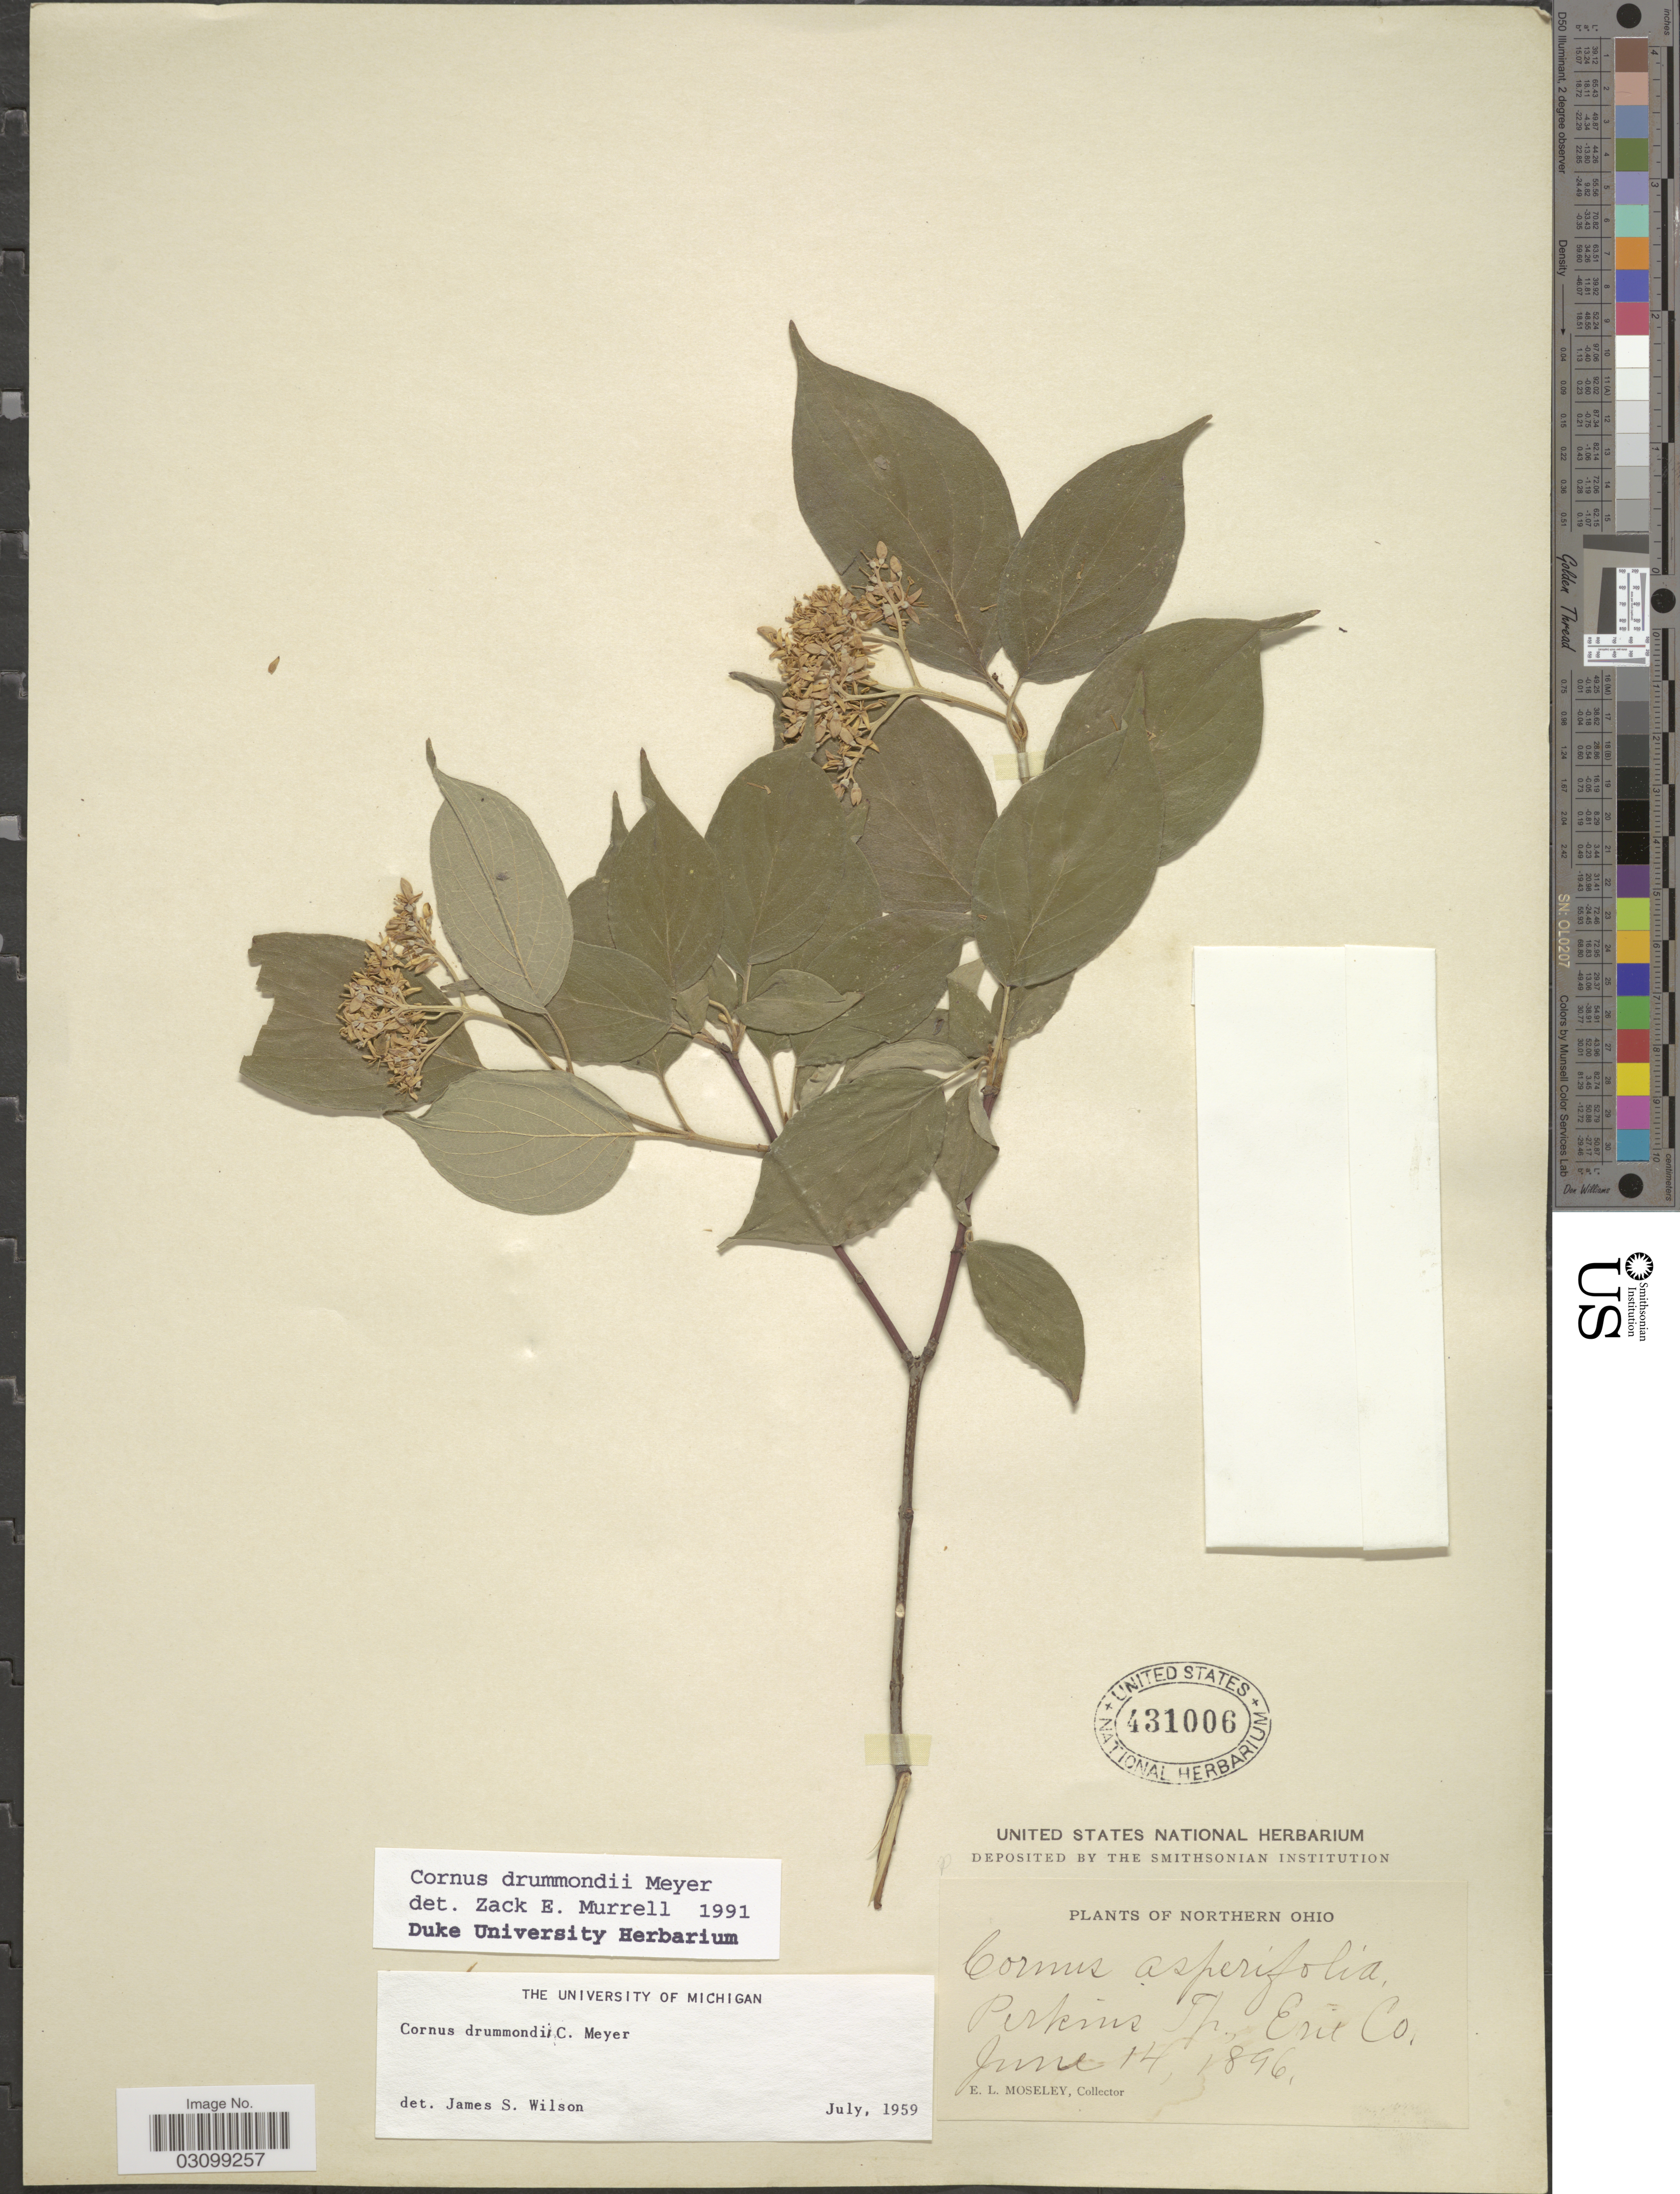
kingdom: Plantae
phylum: Tracheophyta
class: Magnoliopsida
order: Cornales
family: Cornaceae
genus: Cornus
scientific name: Cornus drummondii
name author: C.A. Mey.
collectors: E. Moseley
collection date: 1896-06-14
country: United States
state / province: Ohio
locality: Northern Ohio. Perkins Tp., Erie Co.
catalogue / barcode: US 431006